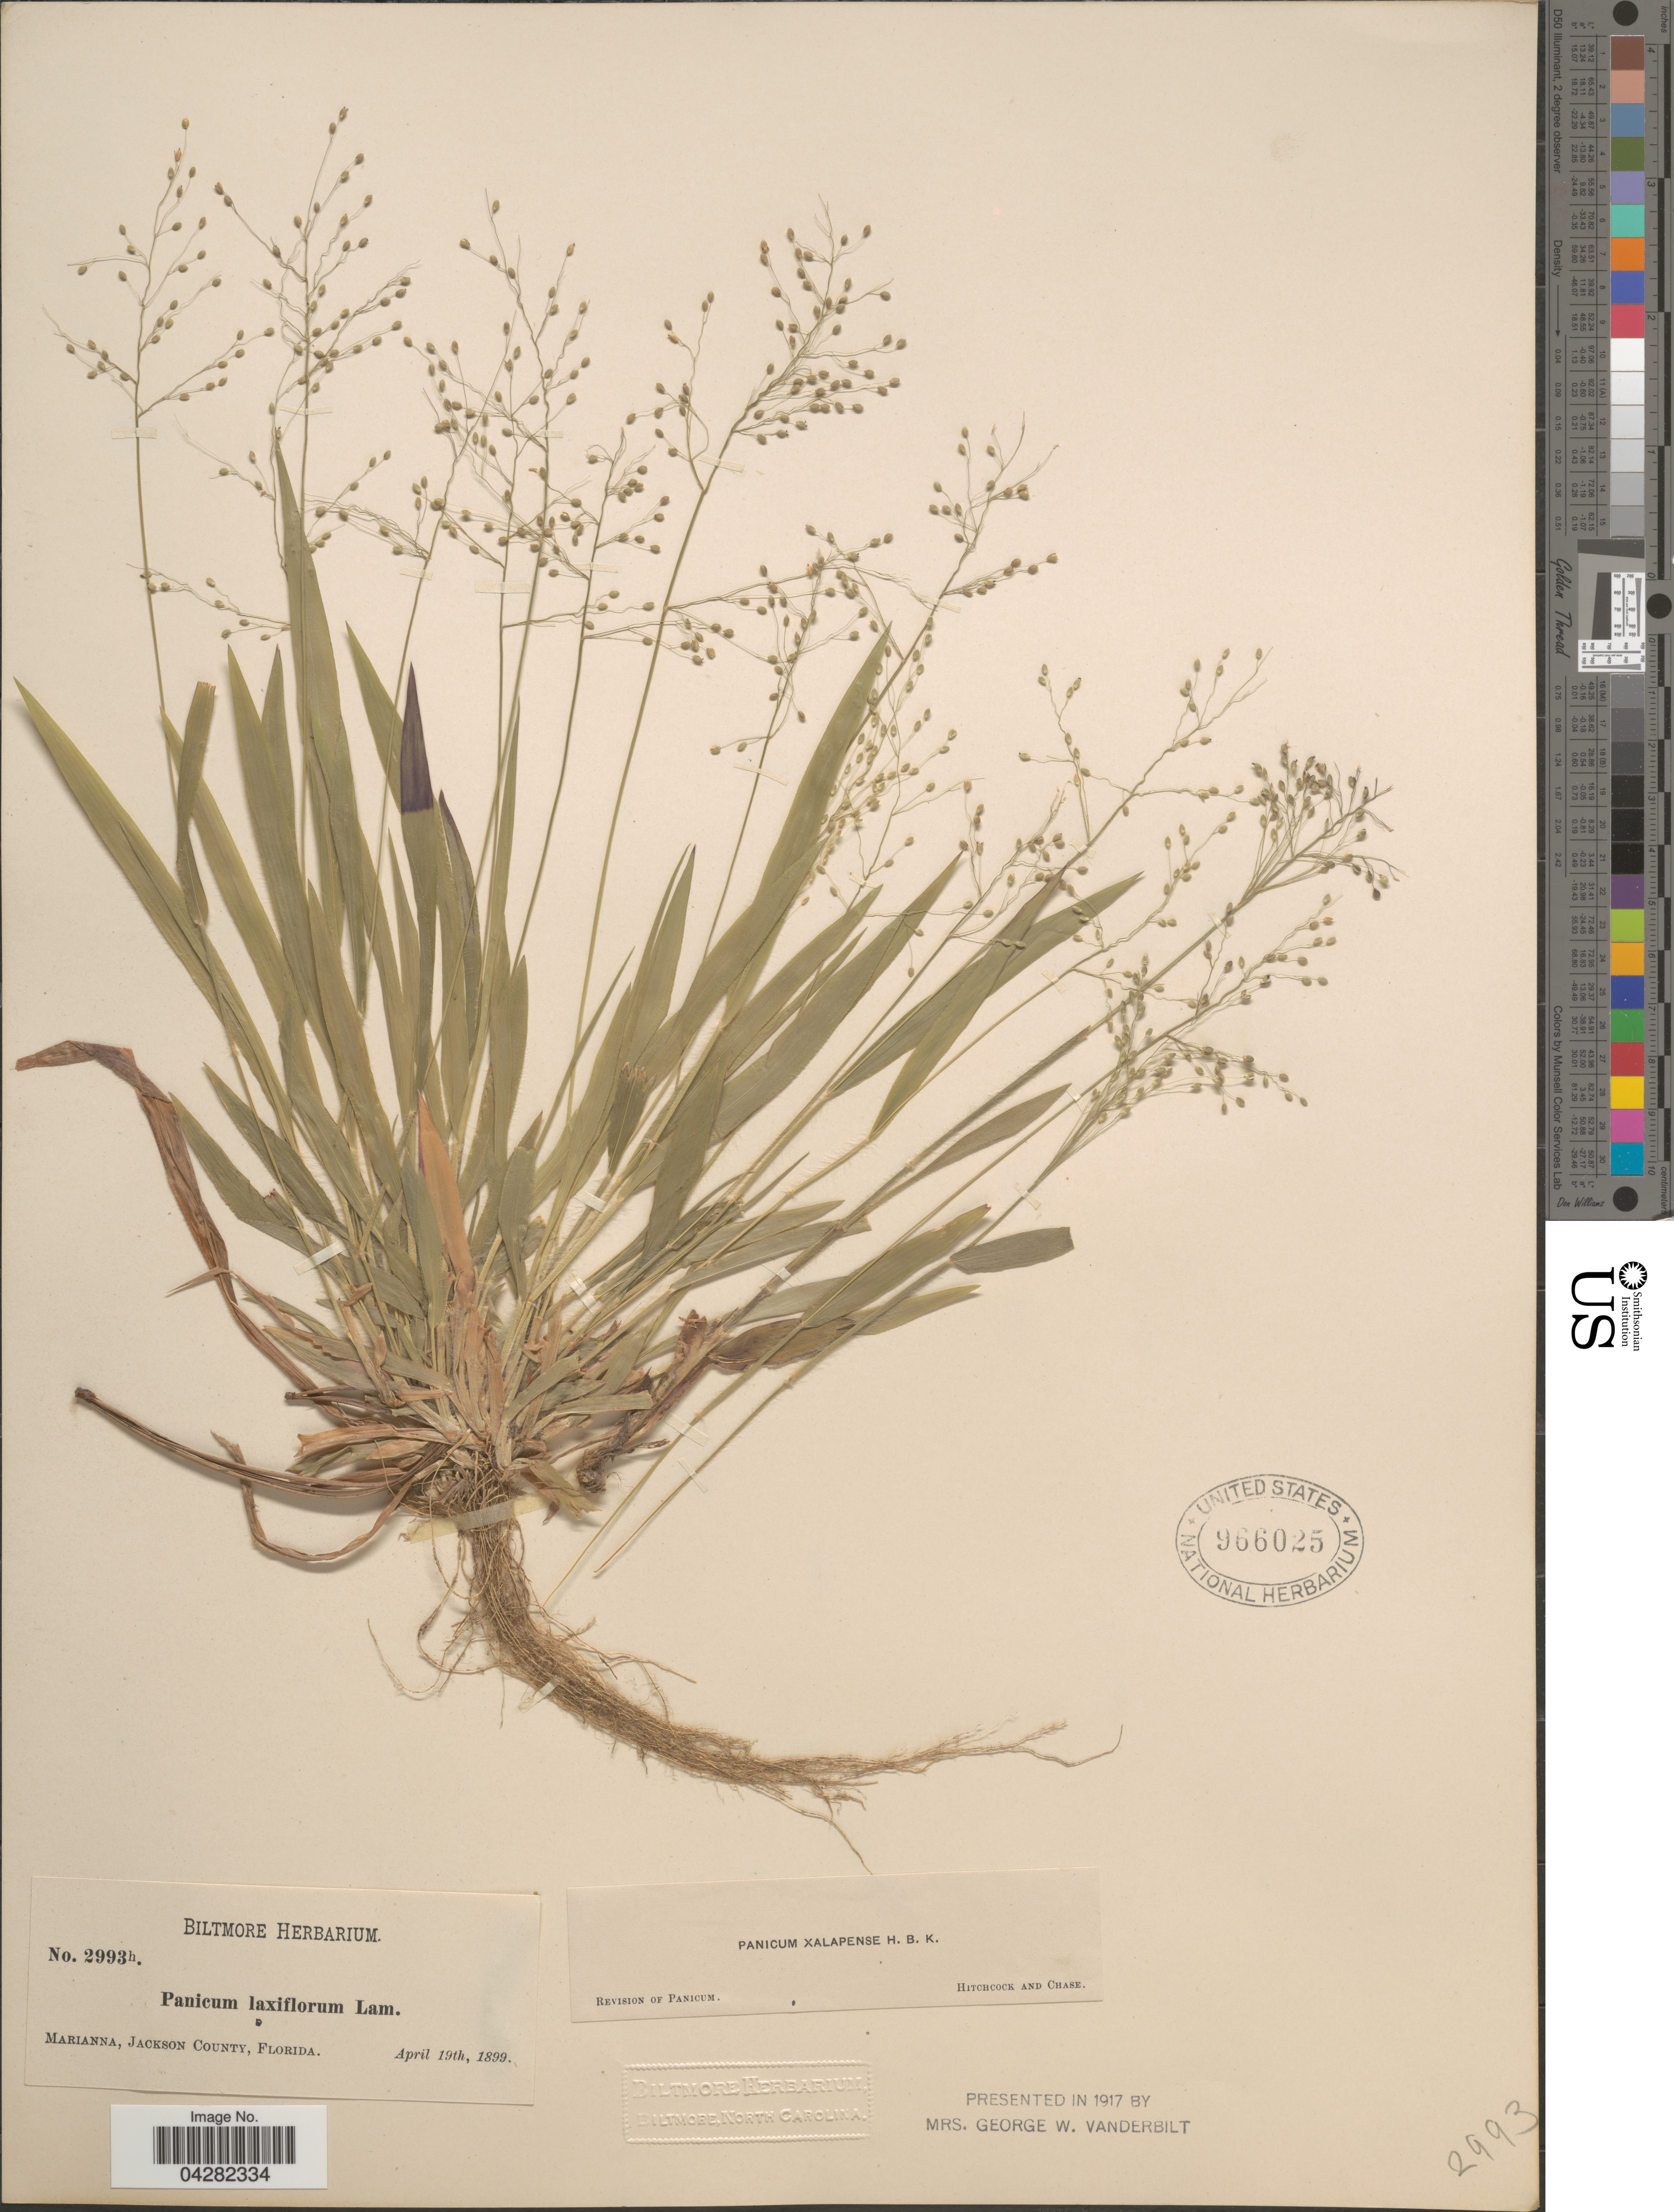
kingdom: Plantae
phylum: Tracheophyta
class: Liliopsida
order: Poales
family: Poaceae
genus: Dichanthelium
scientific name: Dichanthelium laxiflorum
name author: (Lam.) Gould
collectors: ex herb. Biltmore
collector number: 2993h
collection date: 1899-04-19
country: United States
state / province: Florida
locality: Marianna, Jackson County.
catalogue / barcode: US 966025